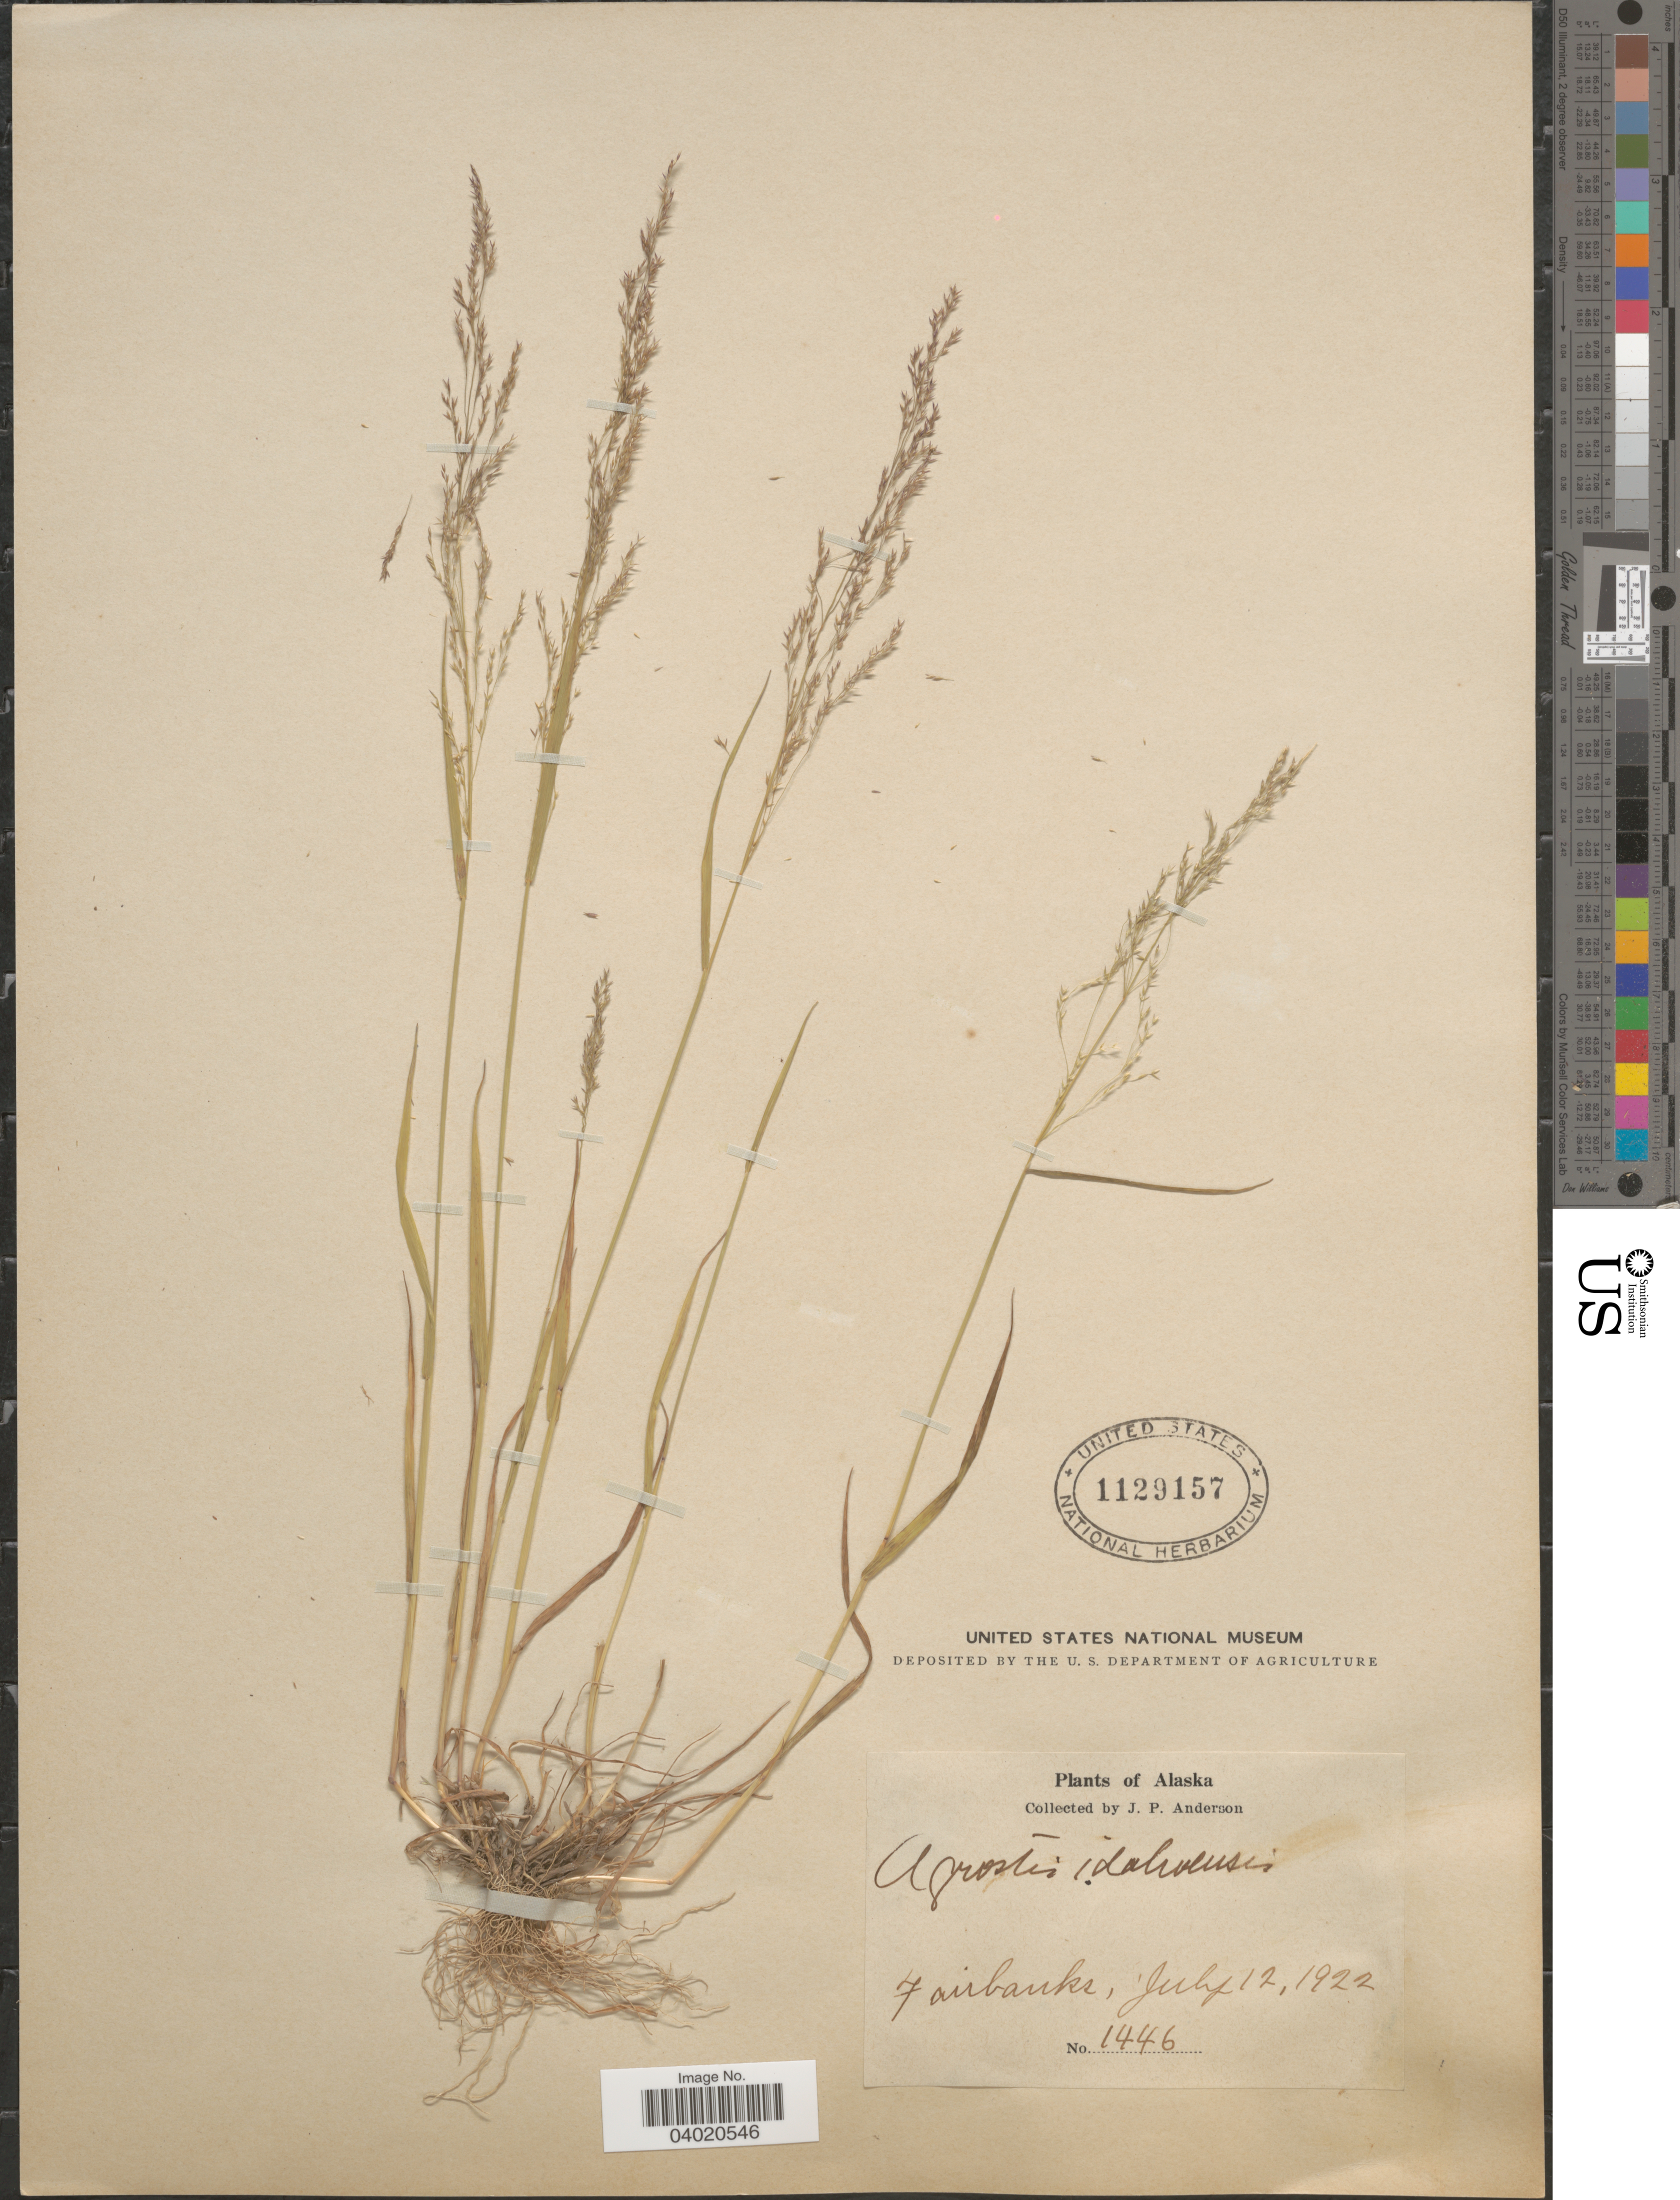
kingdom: Plantae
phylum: Tracheophyta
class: Liliopsida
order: Poales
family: Poaceae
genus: Agrostis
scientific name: Agrostis idahoensis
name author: Nash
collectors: J. P. Anderson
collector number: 1446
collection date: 1922-07-12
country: United States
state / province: Alaska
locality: Fairbanks.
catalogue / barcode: US 1129157